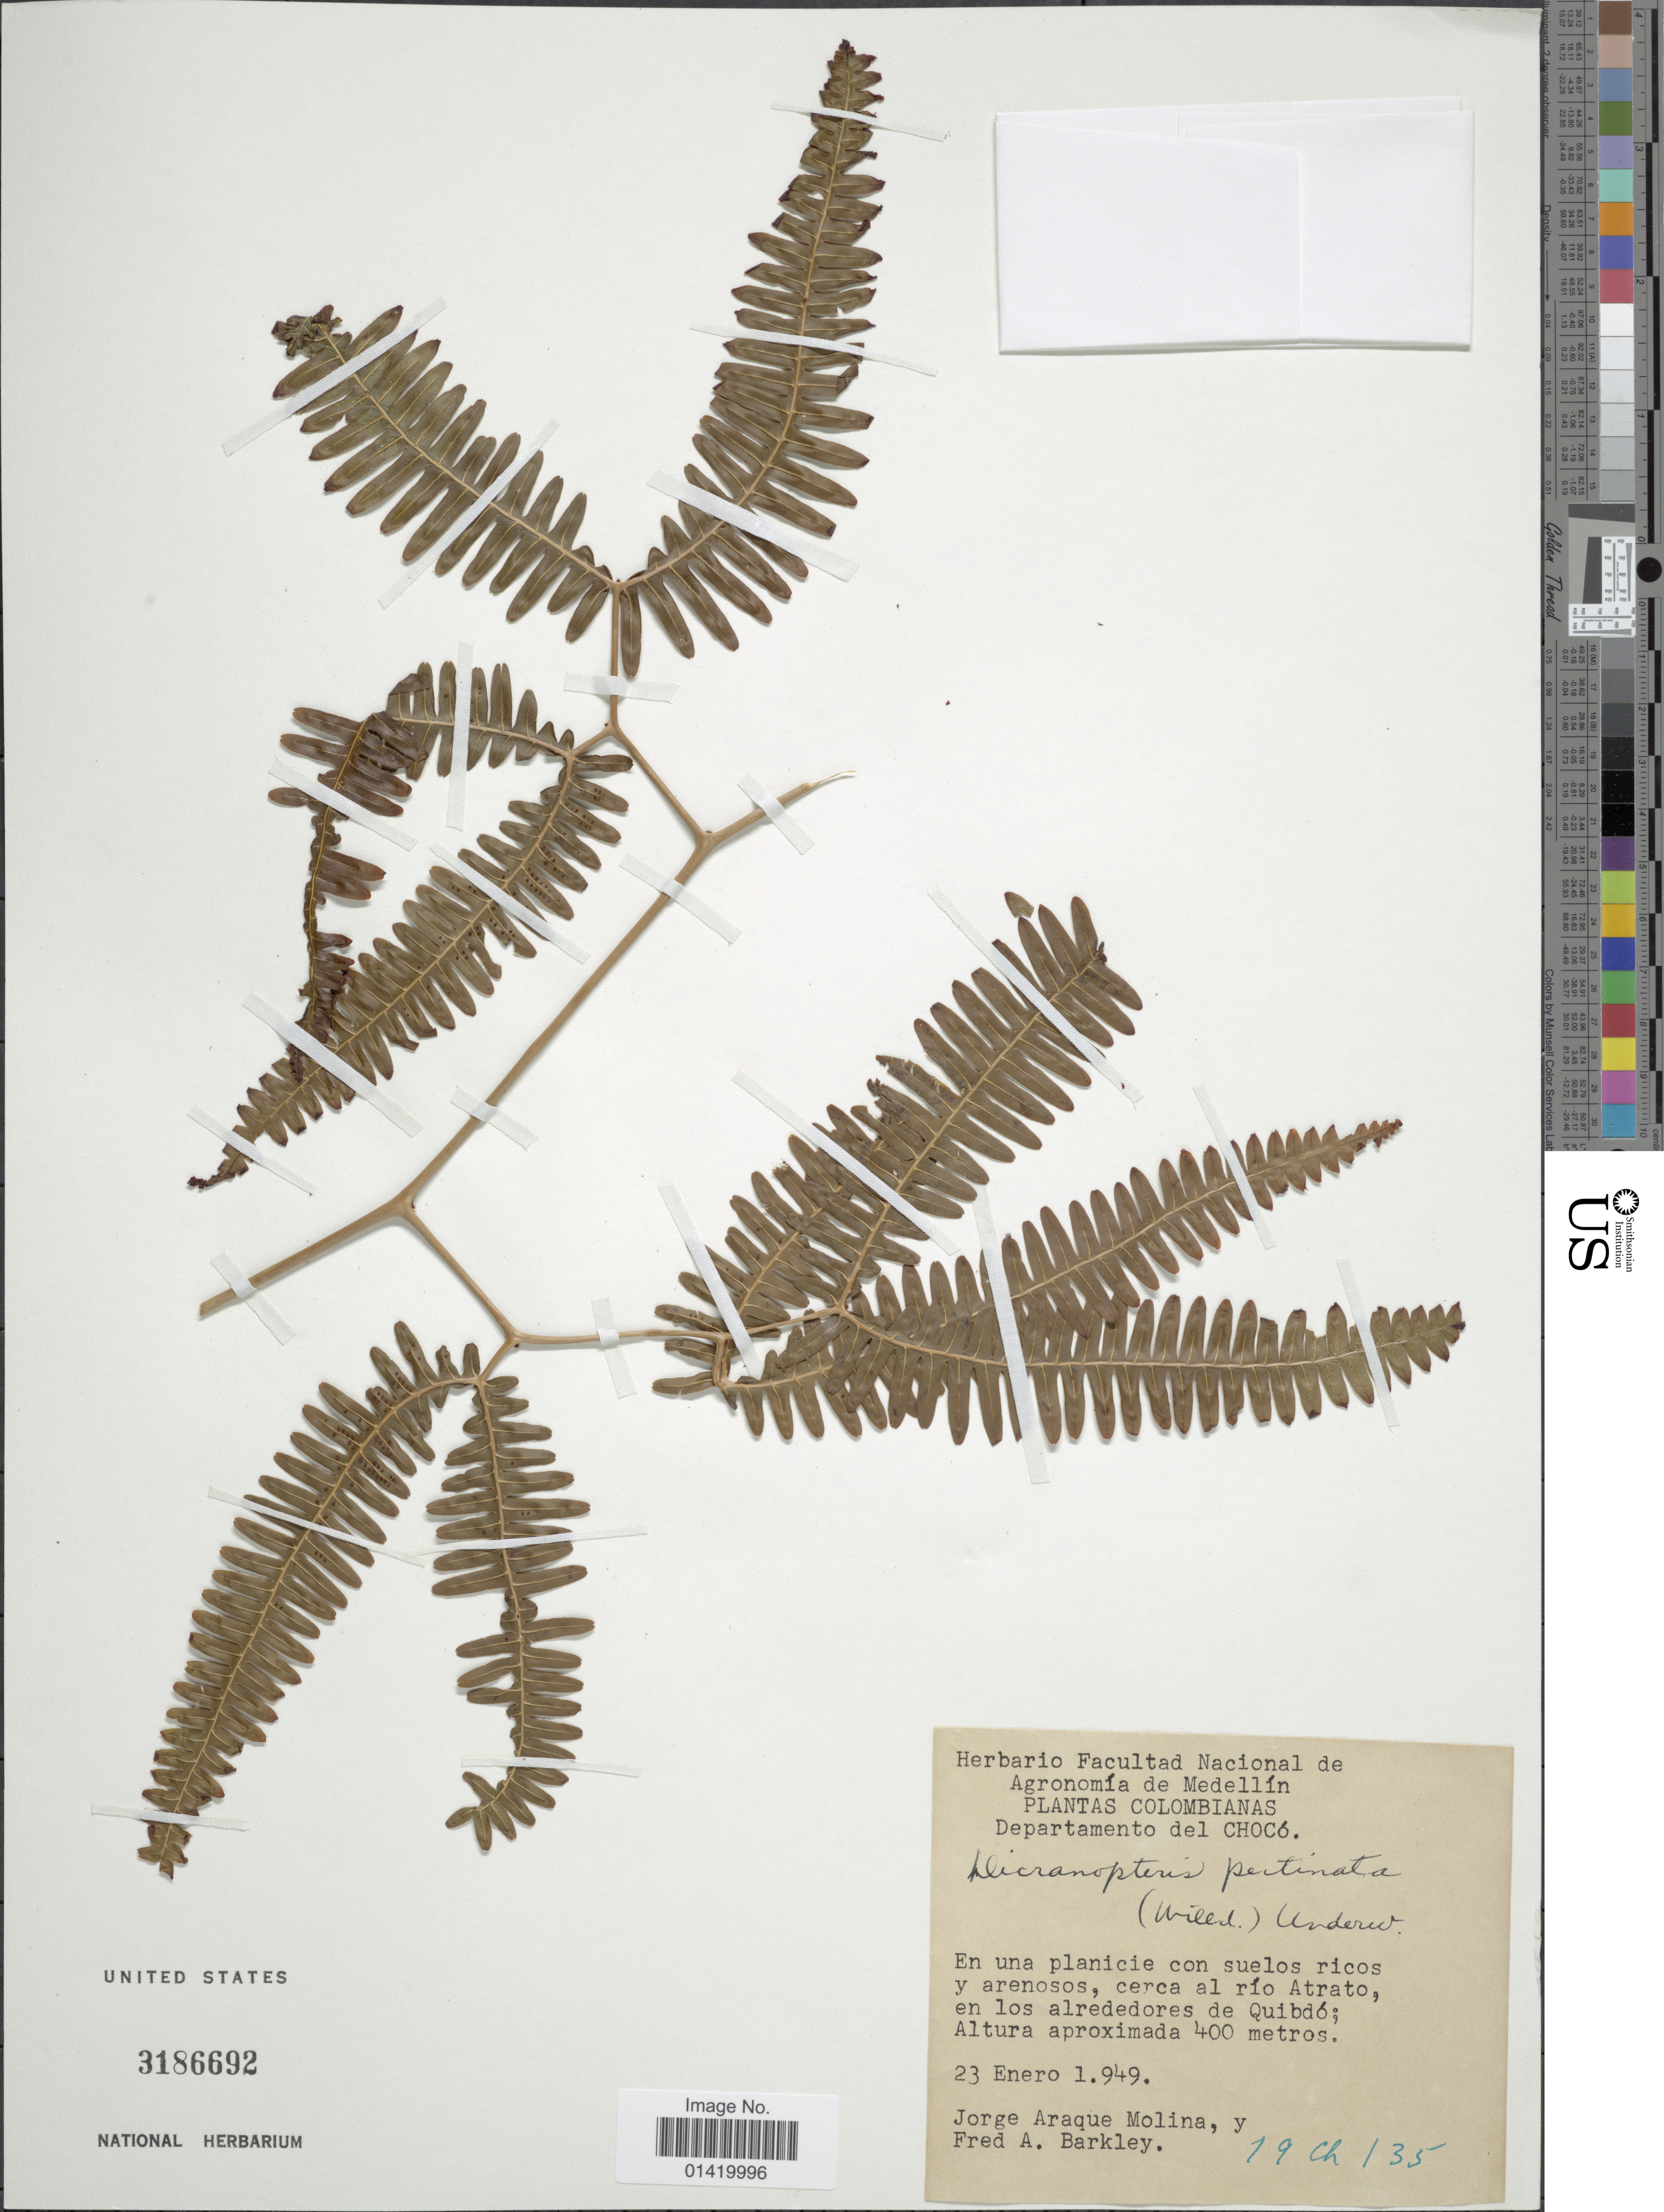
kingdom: Plantae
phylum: Tracheophyta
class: Polypodiopsida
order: Gleicheniales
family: Gleicheniaceae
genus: Gleichenella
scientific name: Gleichenella pectinata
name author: (Willd.) Ching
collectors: J. A. Molina & F. A. Barkley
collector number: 19Ch135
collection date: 1949-01-23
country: Colombia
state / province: Chocó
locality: Departamento del Chocó, cerca al río Atrato, en los alrededores de Quibdó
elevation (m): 400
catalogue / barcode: US 3186692